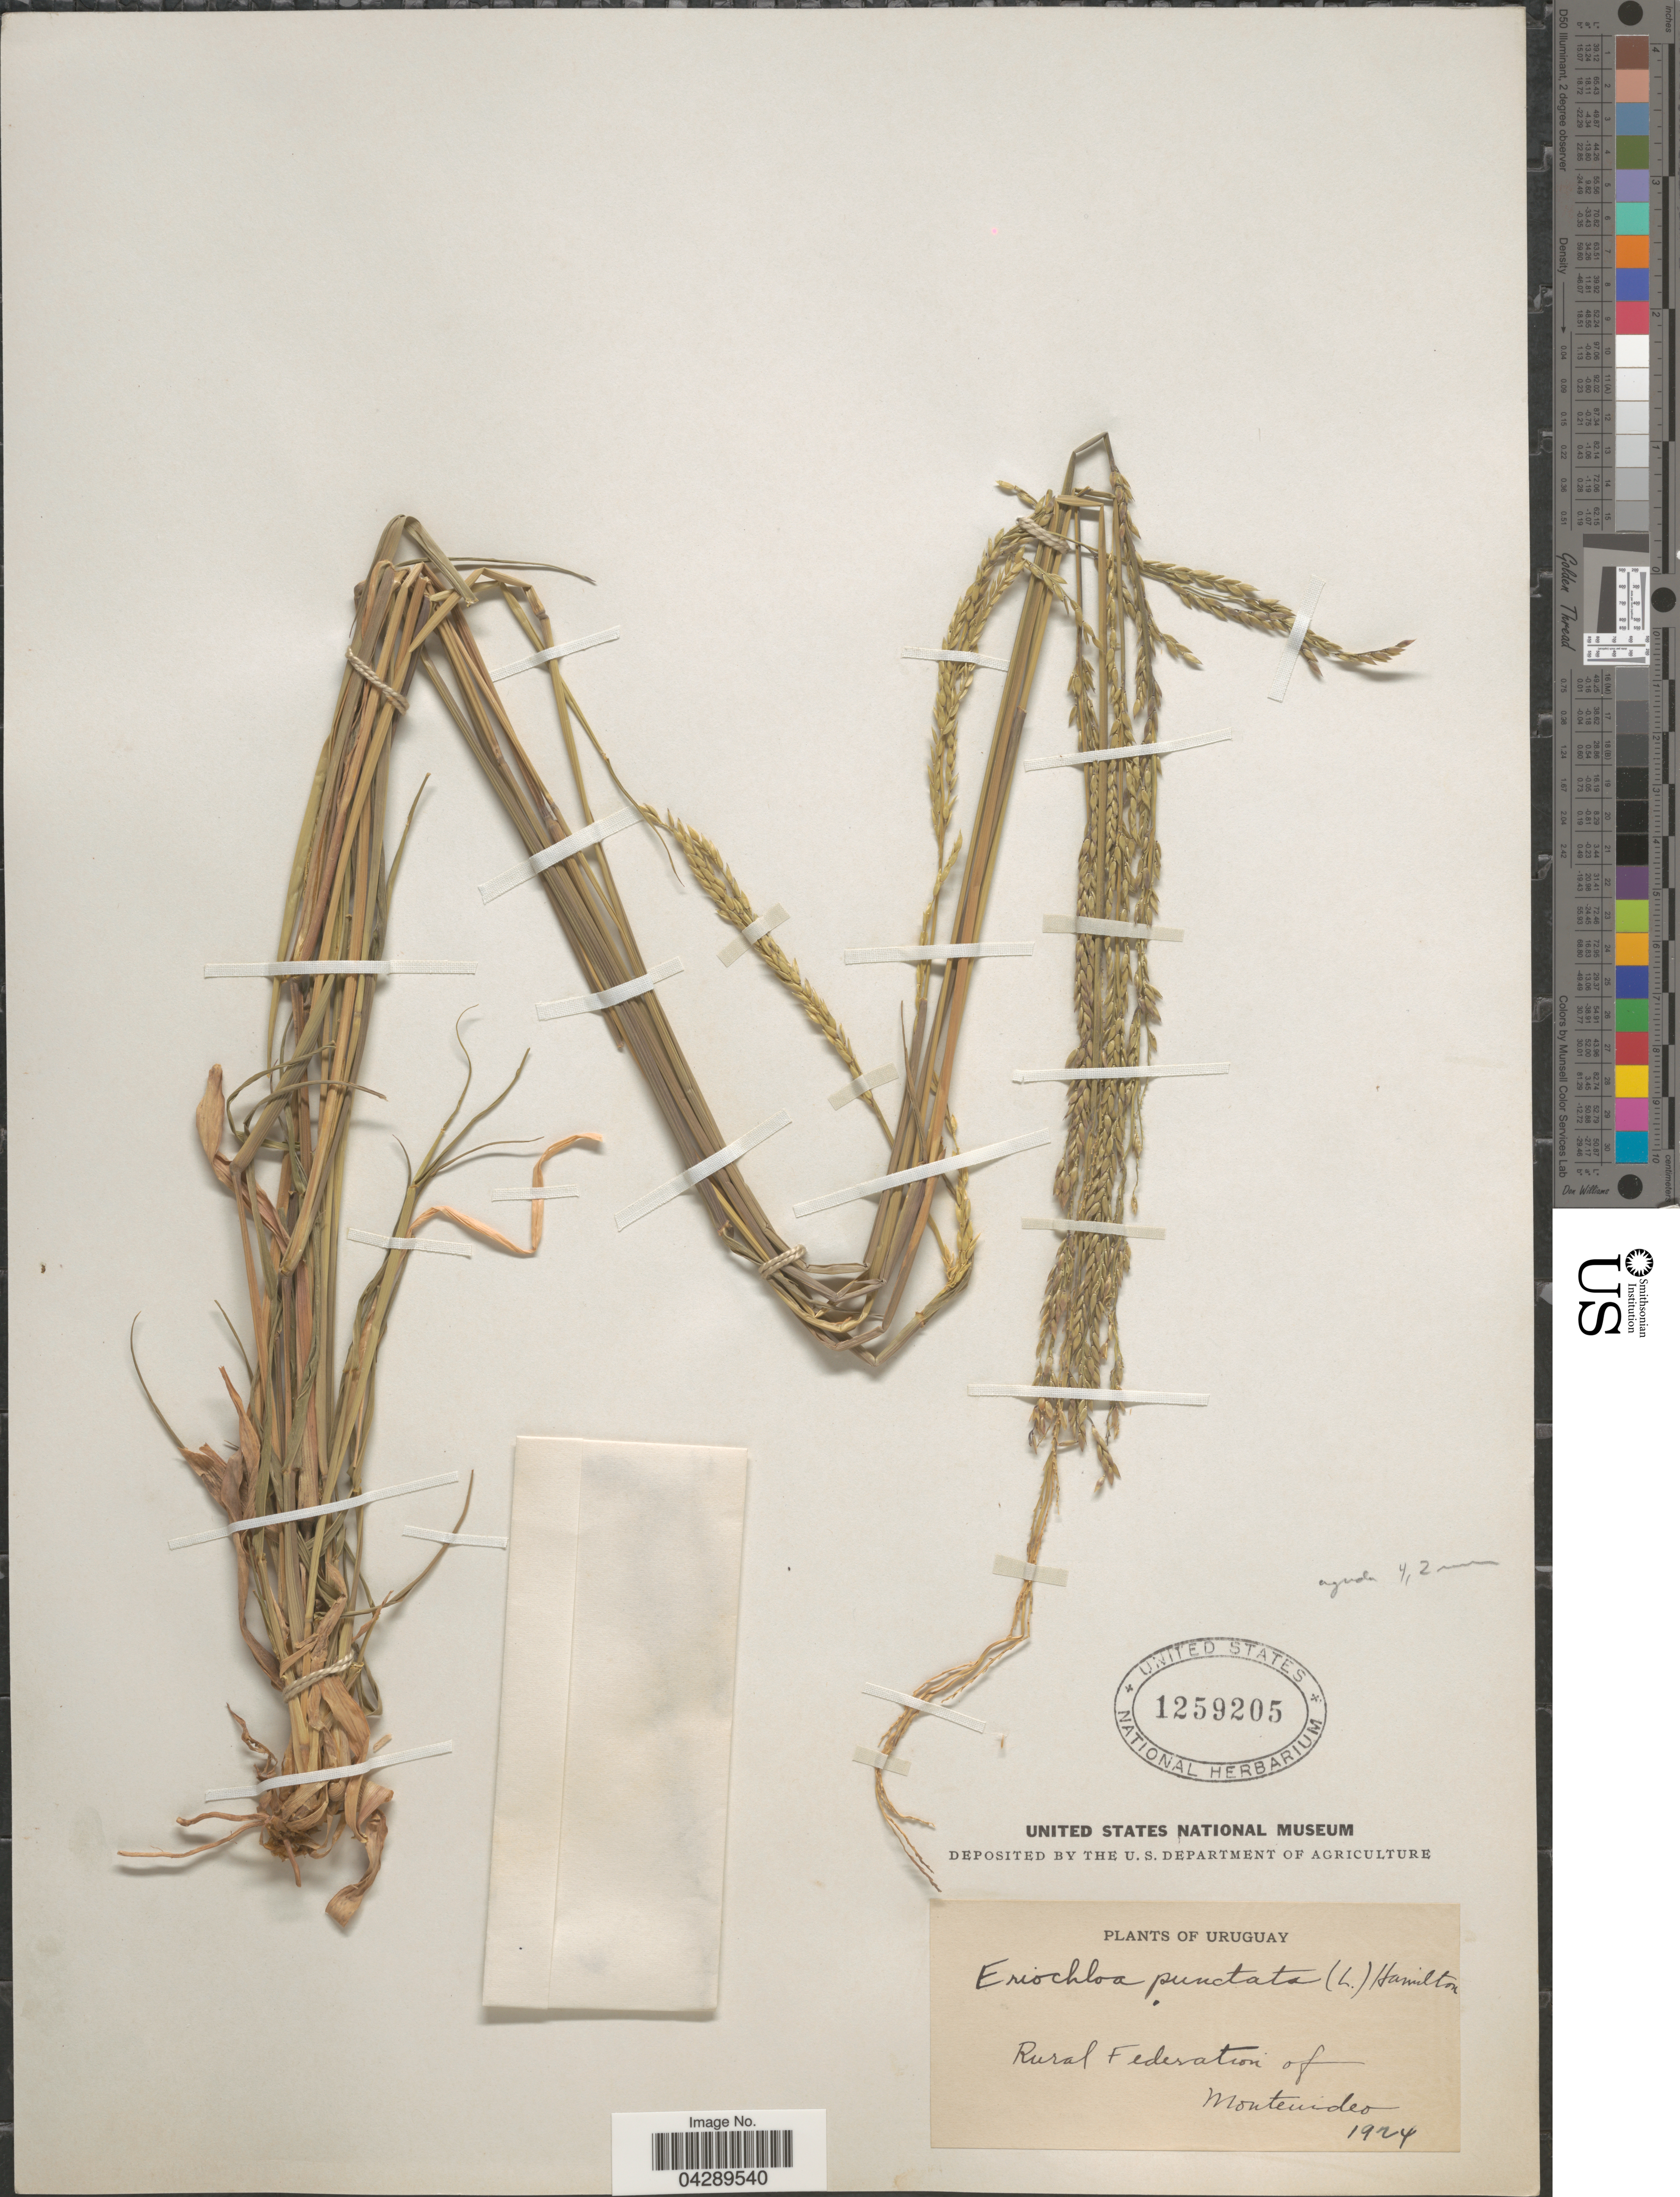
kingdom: Plantae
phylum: Tracheophyta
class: Liliopsida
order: Poales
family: Poaceae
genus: Eriochloa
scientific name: Eriochloa punctata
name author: (L.) Desv. ex Ham.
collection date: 1924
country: Uruguay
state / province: Montevideo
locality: Rural Federation of Montevideo.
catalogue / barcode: US 1259205